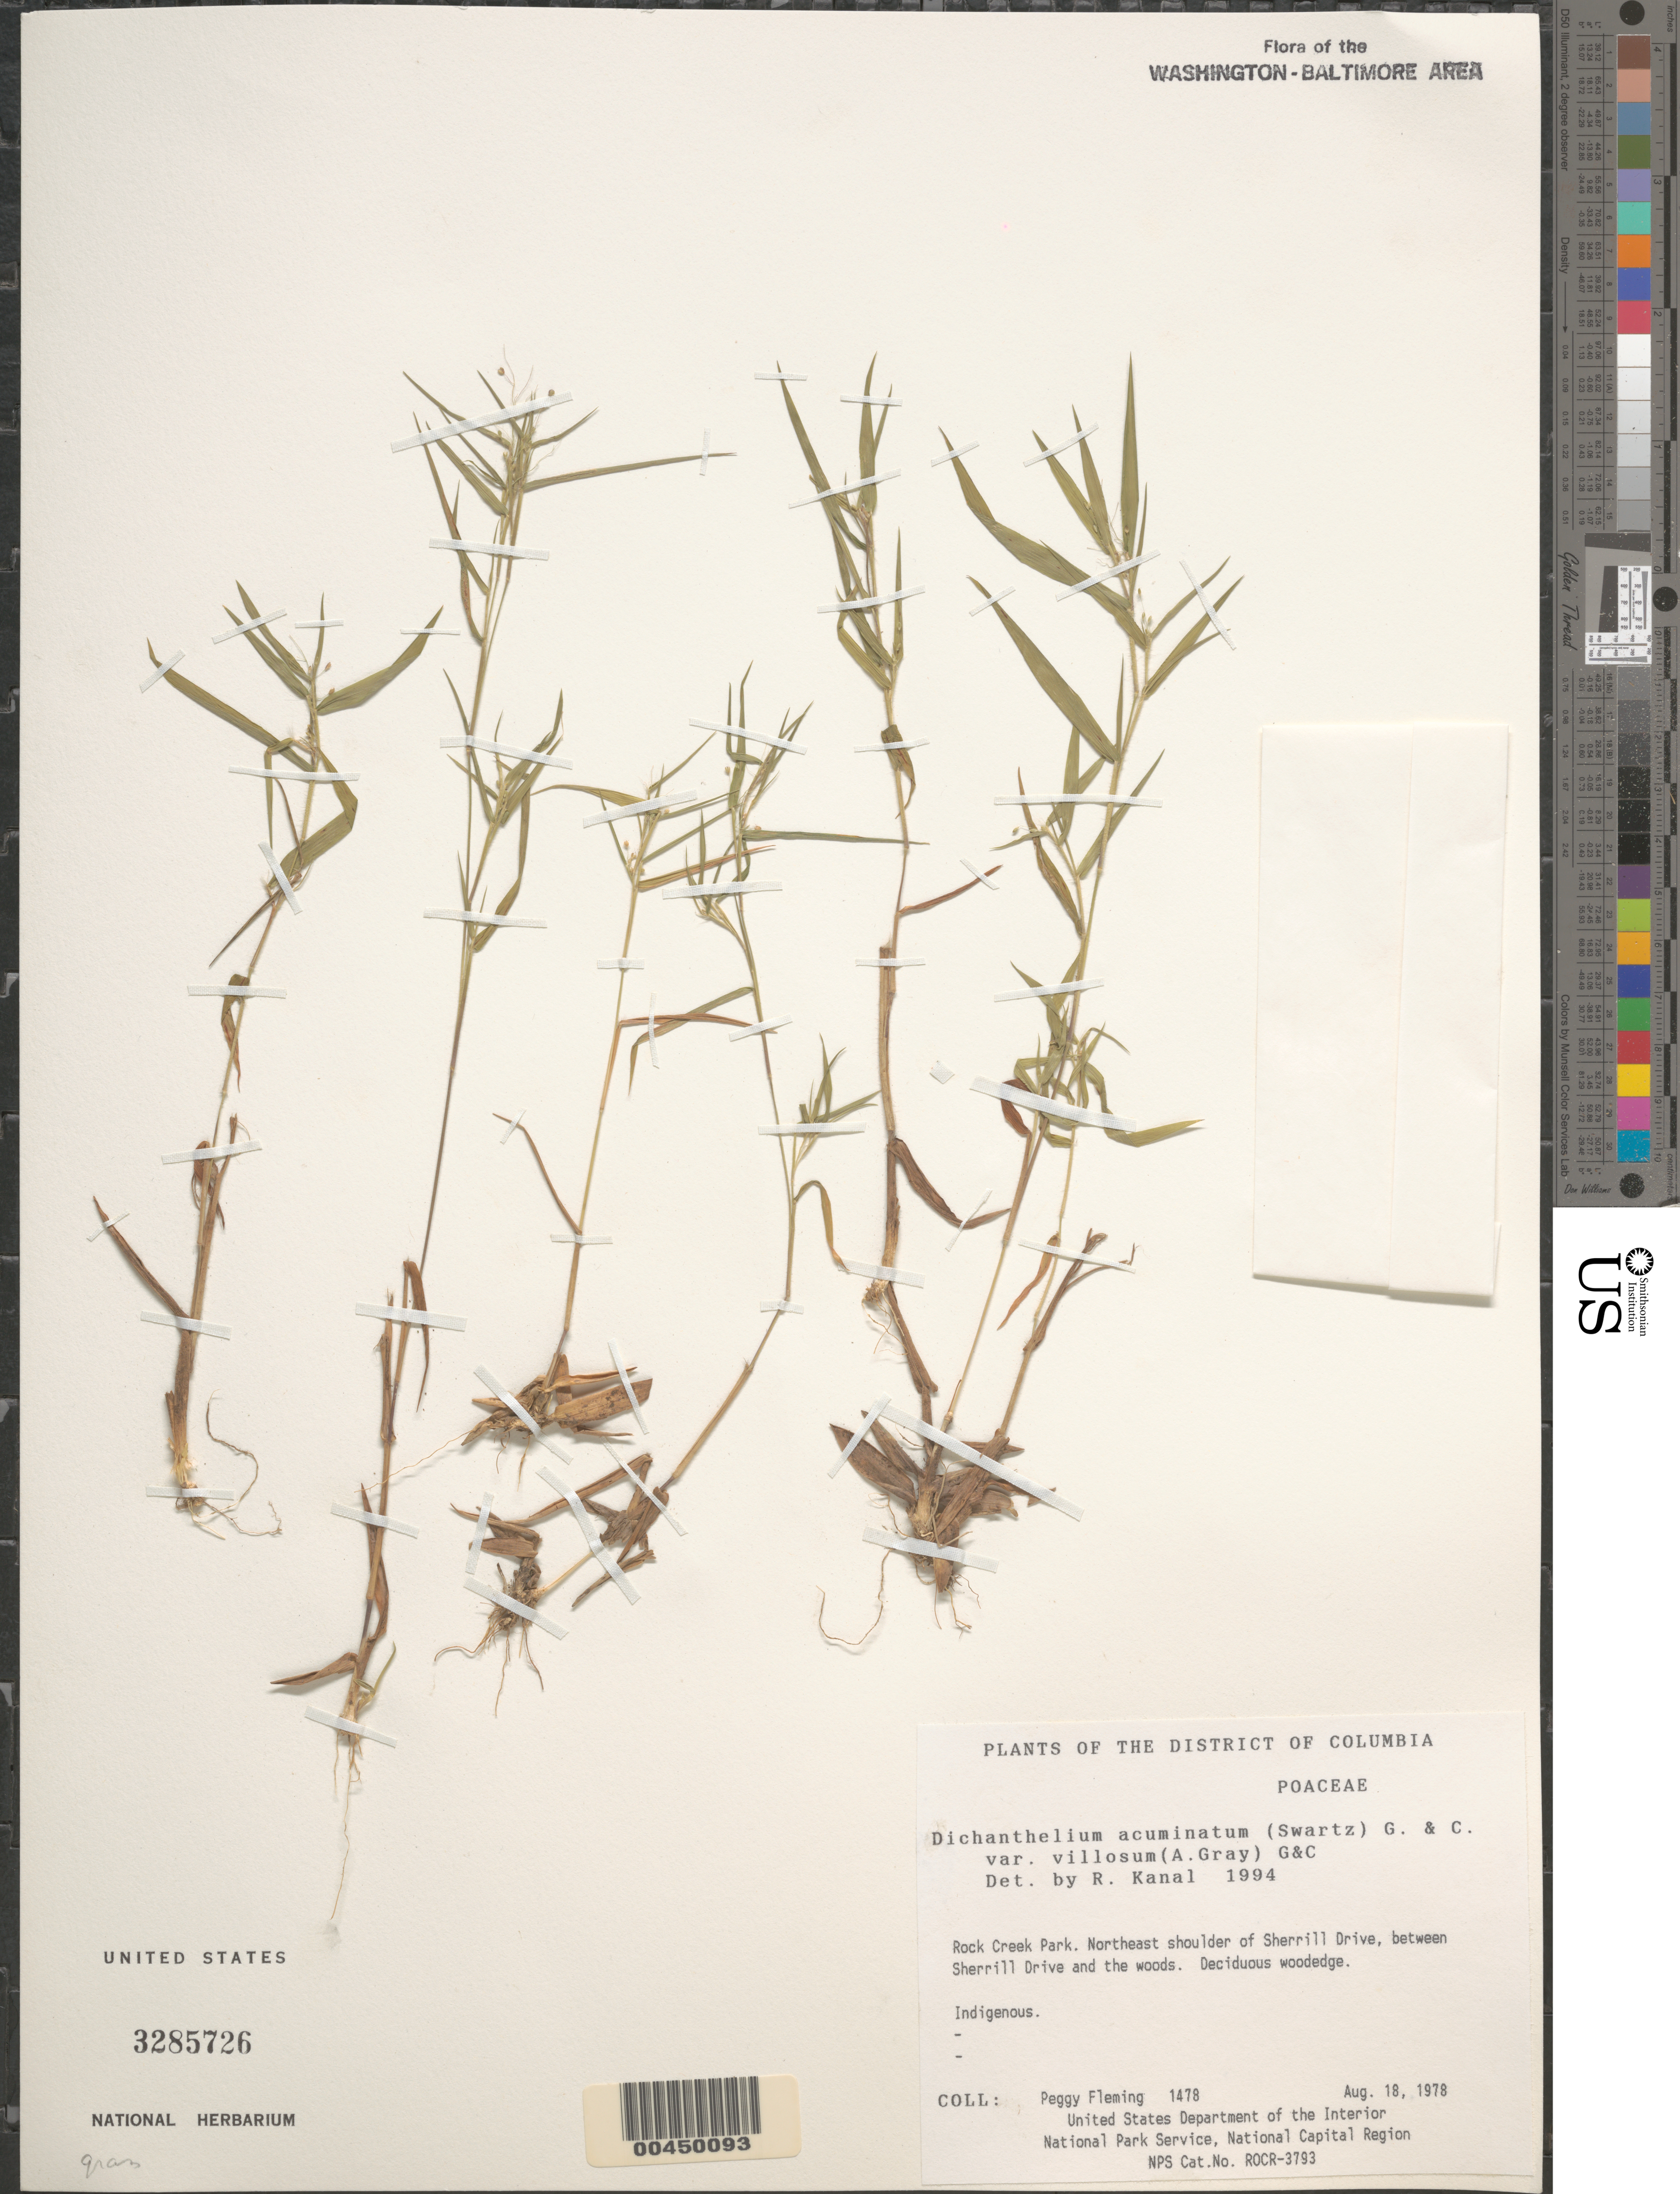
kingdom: Plantae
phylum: Tracheophyta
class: Liliopsida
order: Poales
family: Poaceae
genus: Dichanthelium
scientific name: Dichanthelium ovale subsp. villosissimum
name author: (Nash) Freckmann & Lelong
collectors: P. Fleming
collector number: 1478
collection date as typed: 18 Aug 1978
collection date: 1978-08-18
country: United States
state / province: District of Columbia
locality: Rock Creek Park, NE shoulder of Sherrill Drive, between Sherrill Drive and the Woods. Rock Creek Park and Vicinity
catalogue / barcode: US 3285726